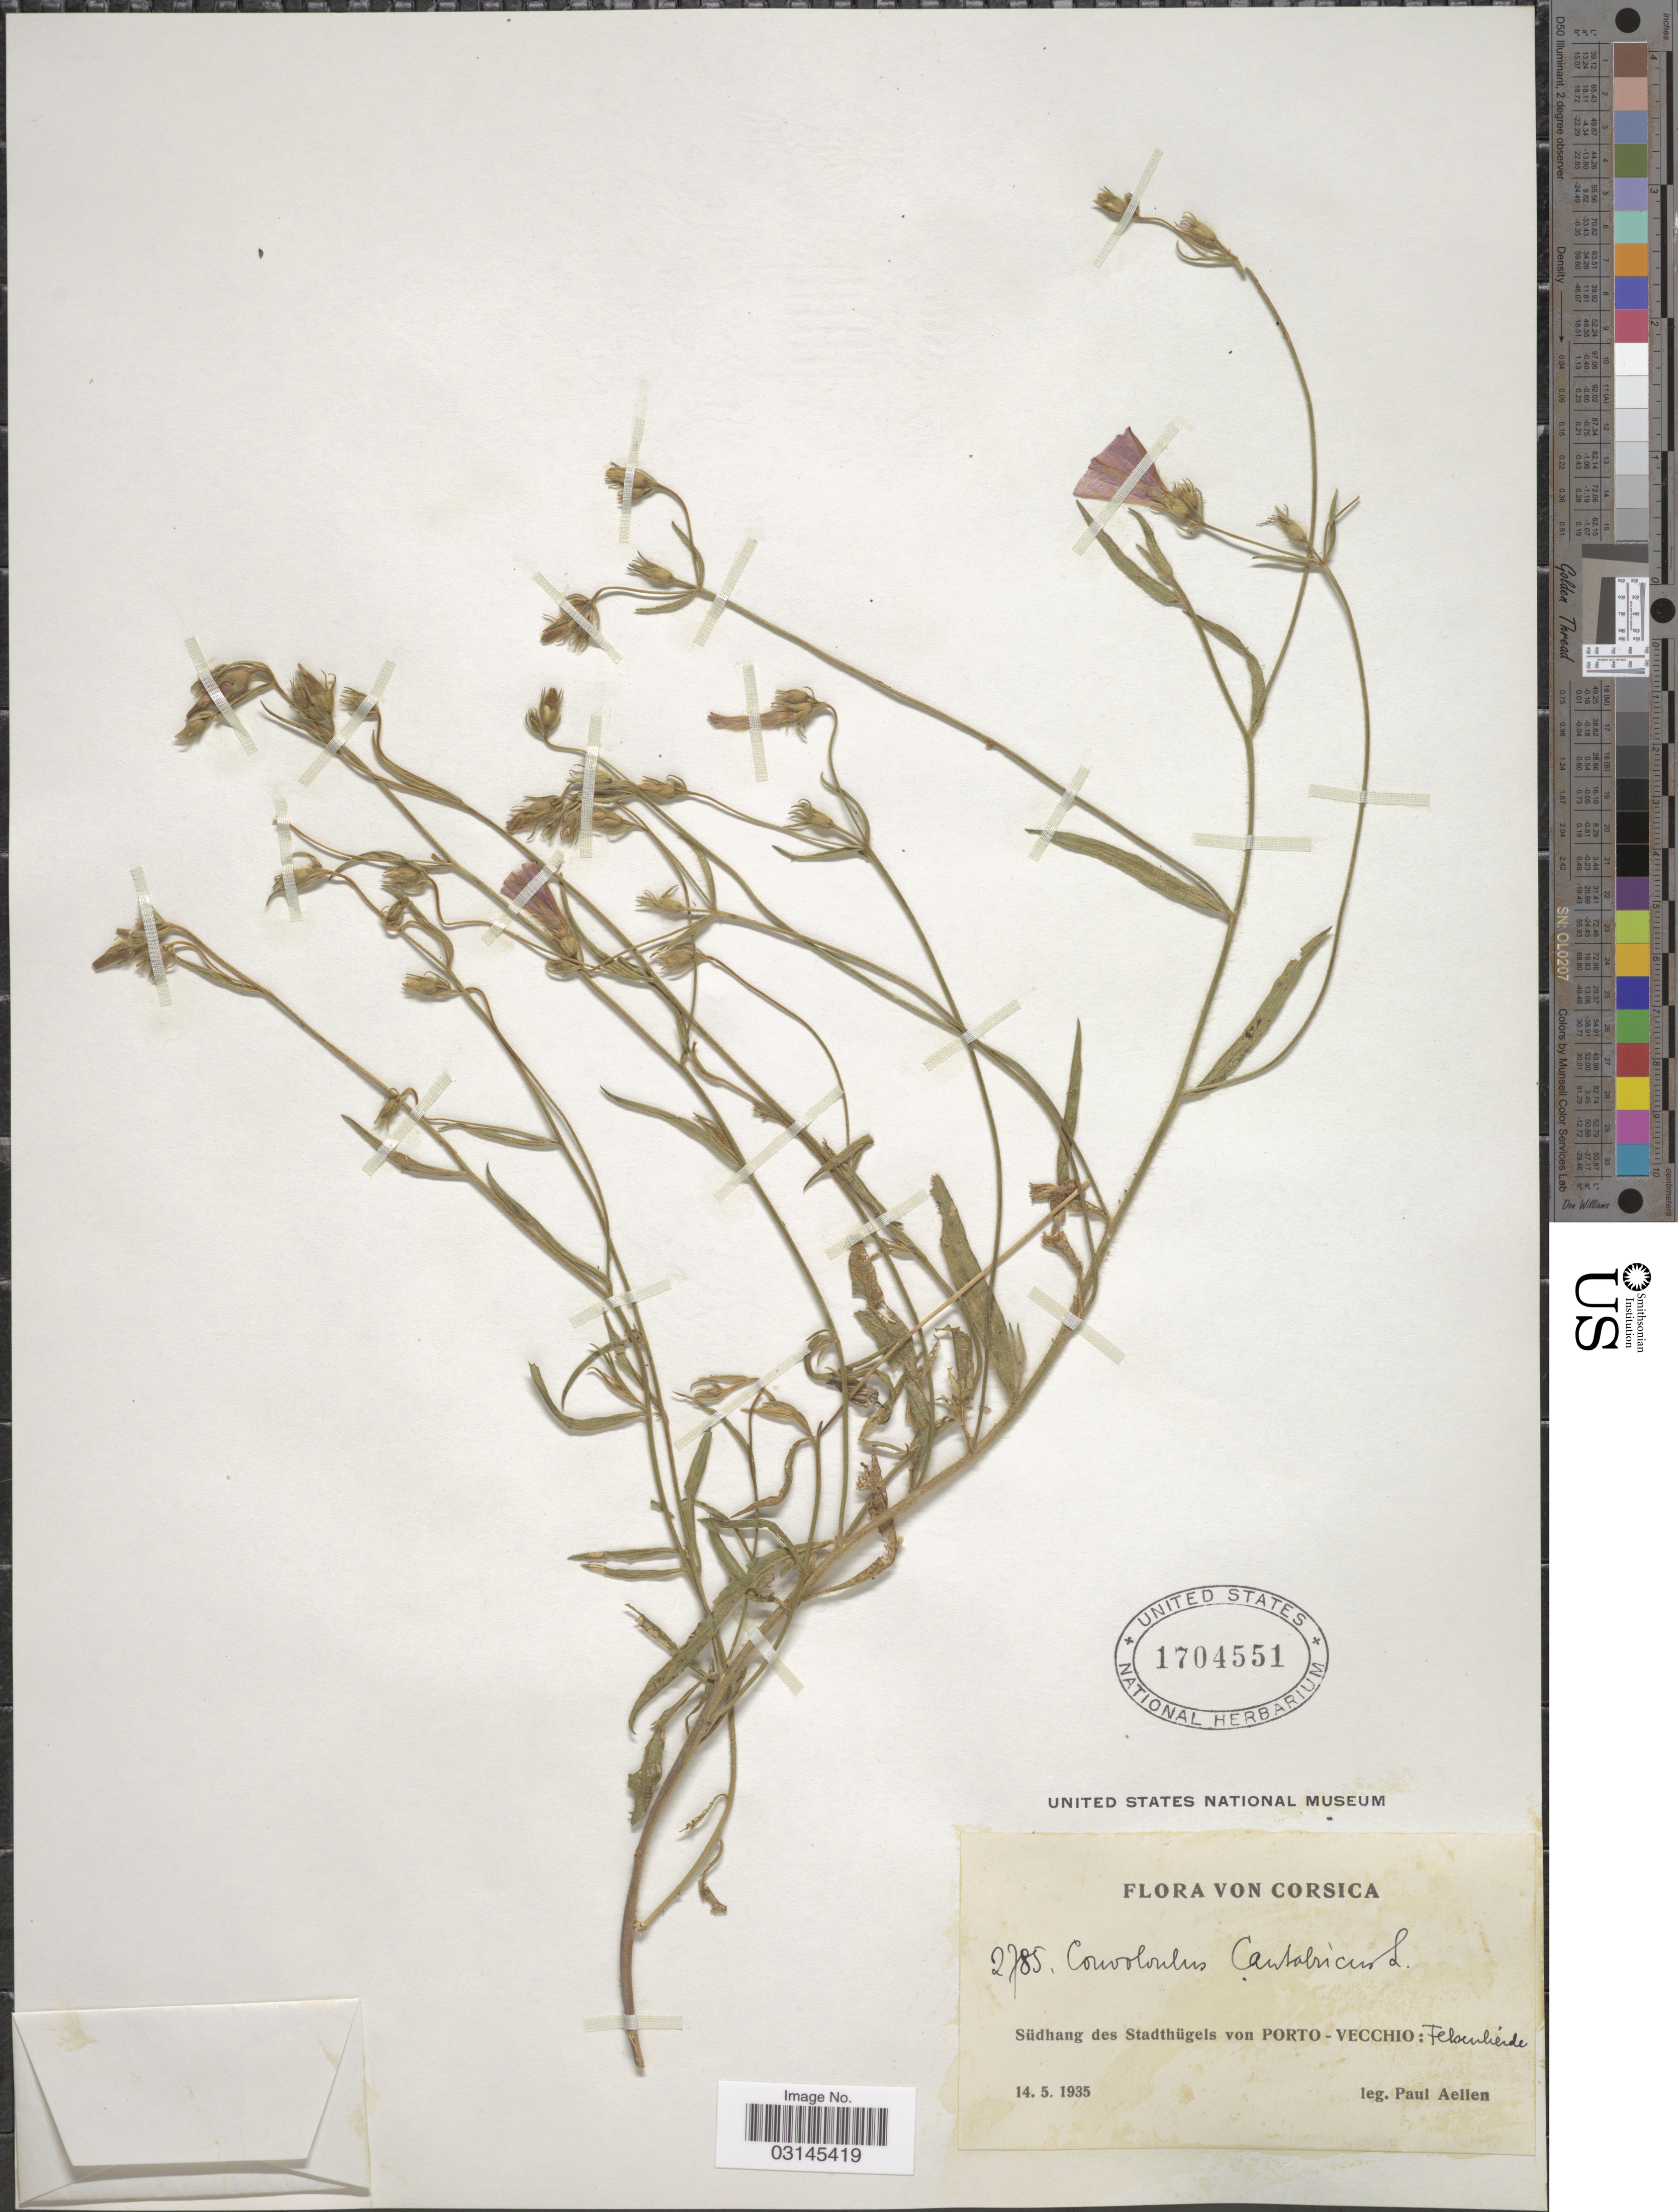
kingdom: Plantae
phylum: Tracheophyta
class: Magnoliopsida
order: Solanales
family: Convolvulaceae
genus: Convolvulus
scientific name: Convolvulus cantabrica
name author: L.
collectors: P. Aellen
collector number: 2785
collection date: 1935-05-14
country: France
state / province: Corsica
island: Corse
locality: Südhang des Stadthügels von Porto-Vecchio: Felsenherde.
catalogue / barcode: US 1704551